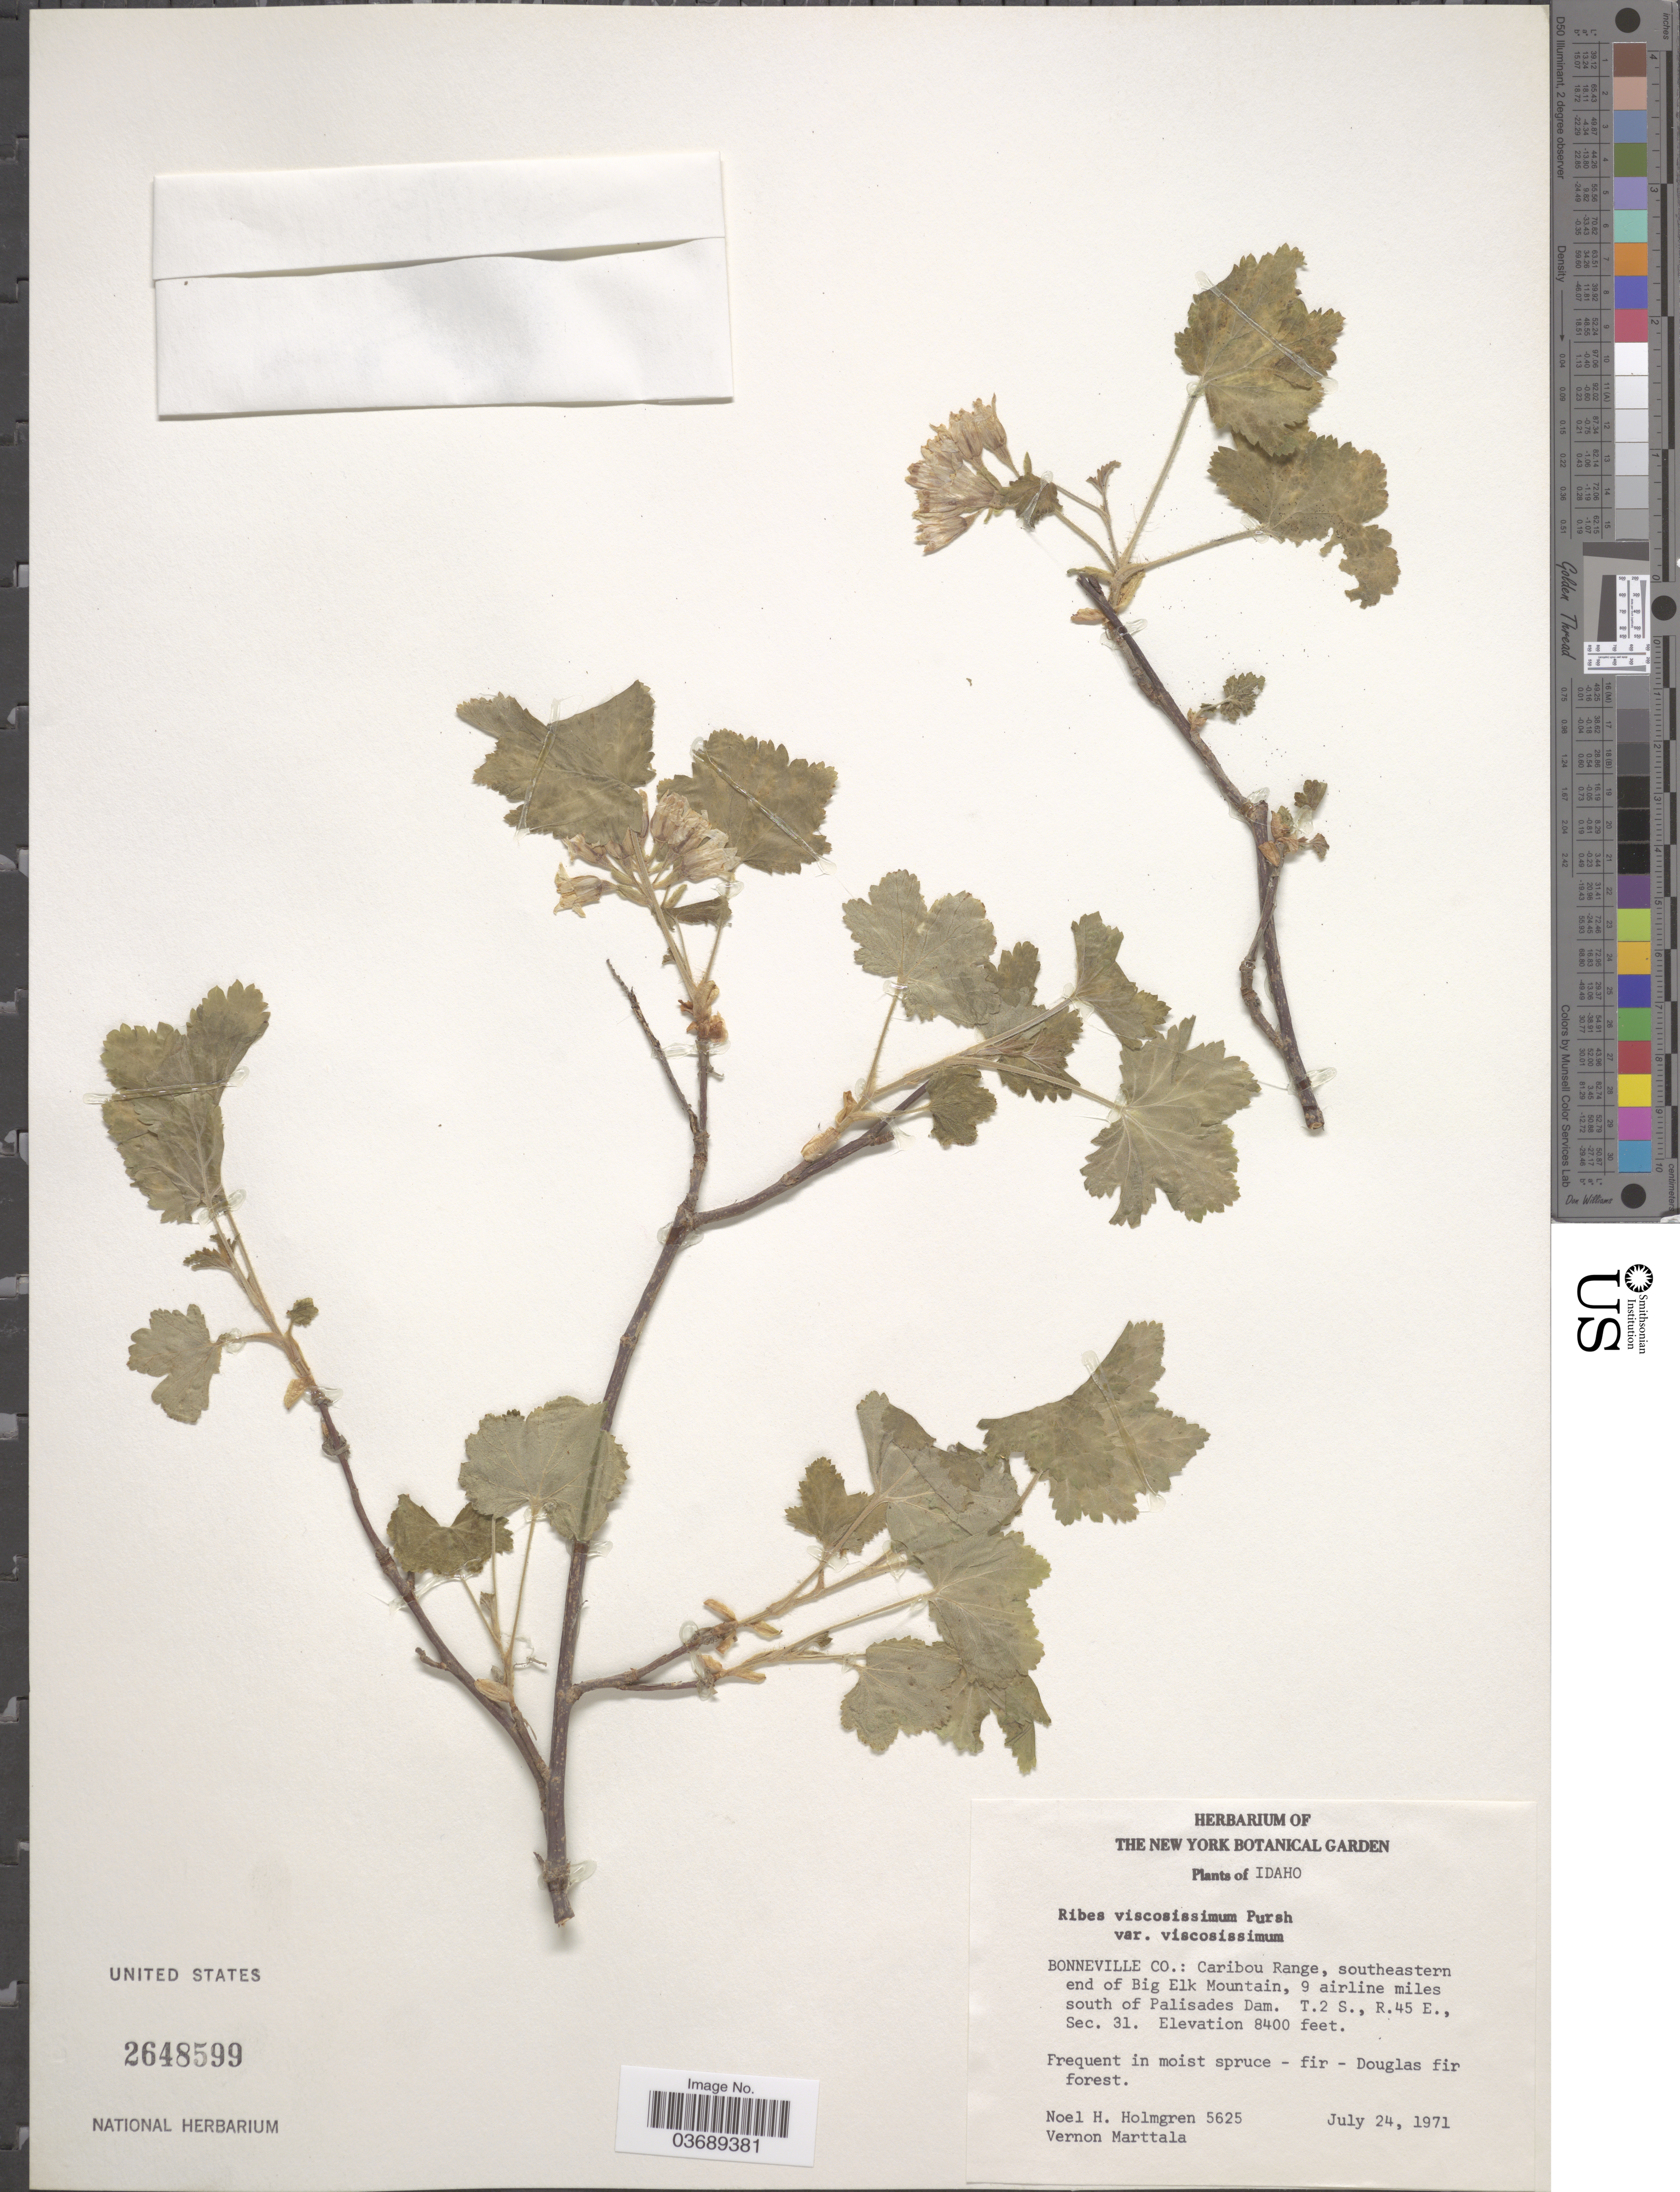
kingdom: Plantae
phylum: Tracheophyta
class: Magnoliopsida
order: Saxifragales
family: Grossulariaceae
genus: Ribes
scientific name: Ribes viscosissimum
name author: Pursh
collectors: N. H. Holmgren & V. Marttala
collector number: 5625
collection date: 1971-07-24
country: United States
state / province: Idaho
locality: Bonneville Co.: Caribou Range, southeastern end of Big Elk Mountain, 9 airline miles south of Palisades Dam. T. 2 S., R.45 E., Sec. 31.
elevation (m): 2560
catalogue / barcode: US 2648599